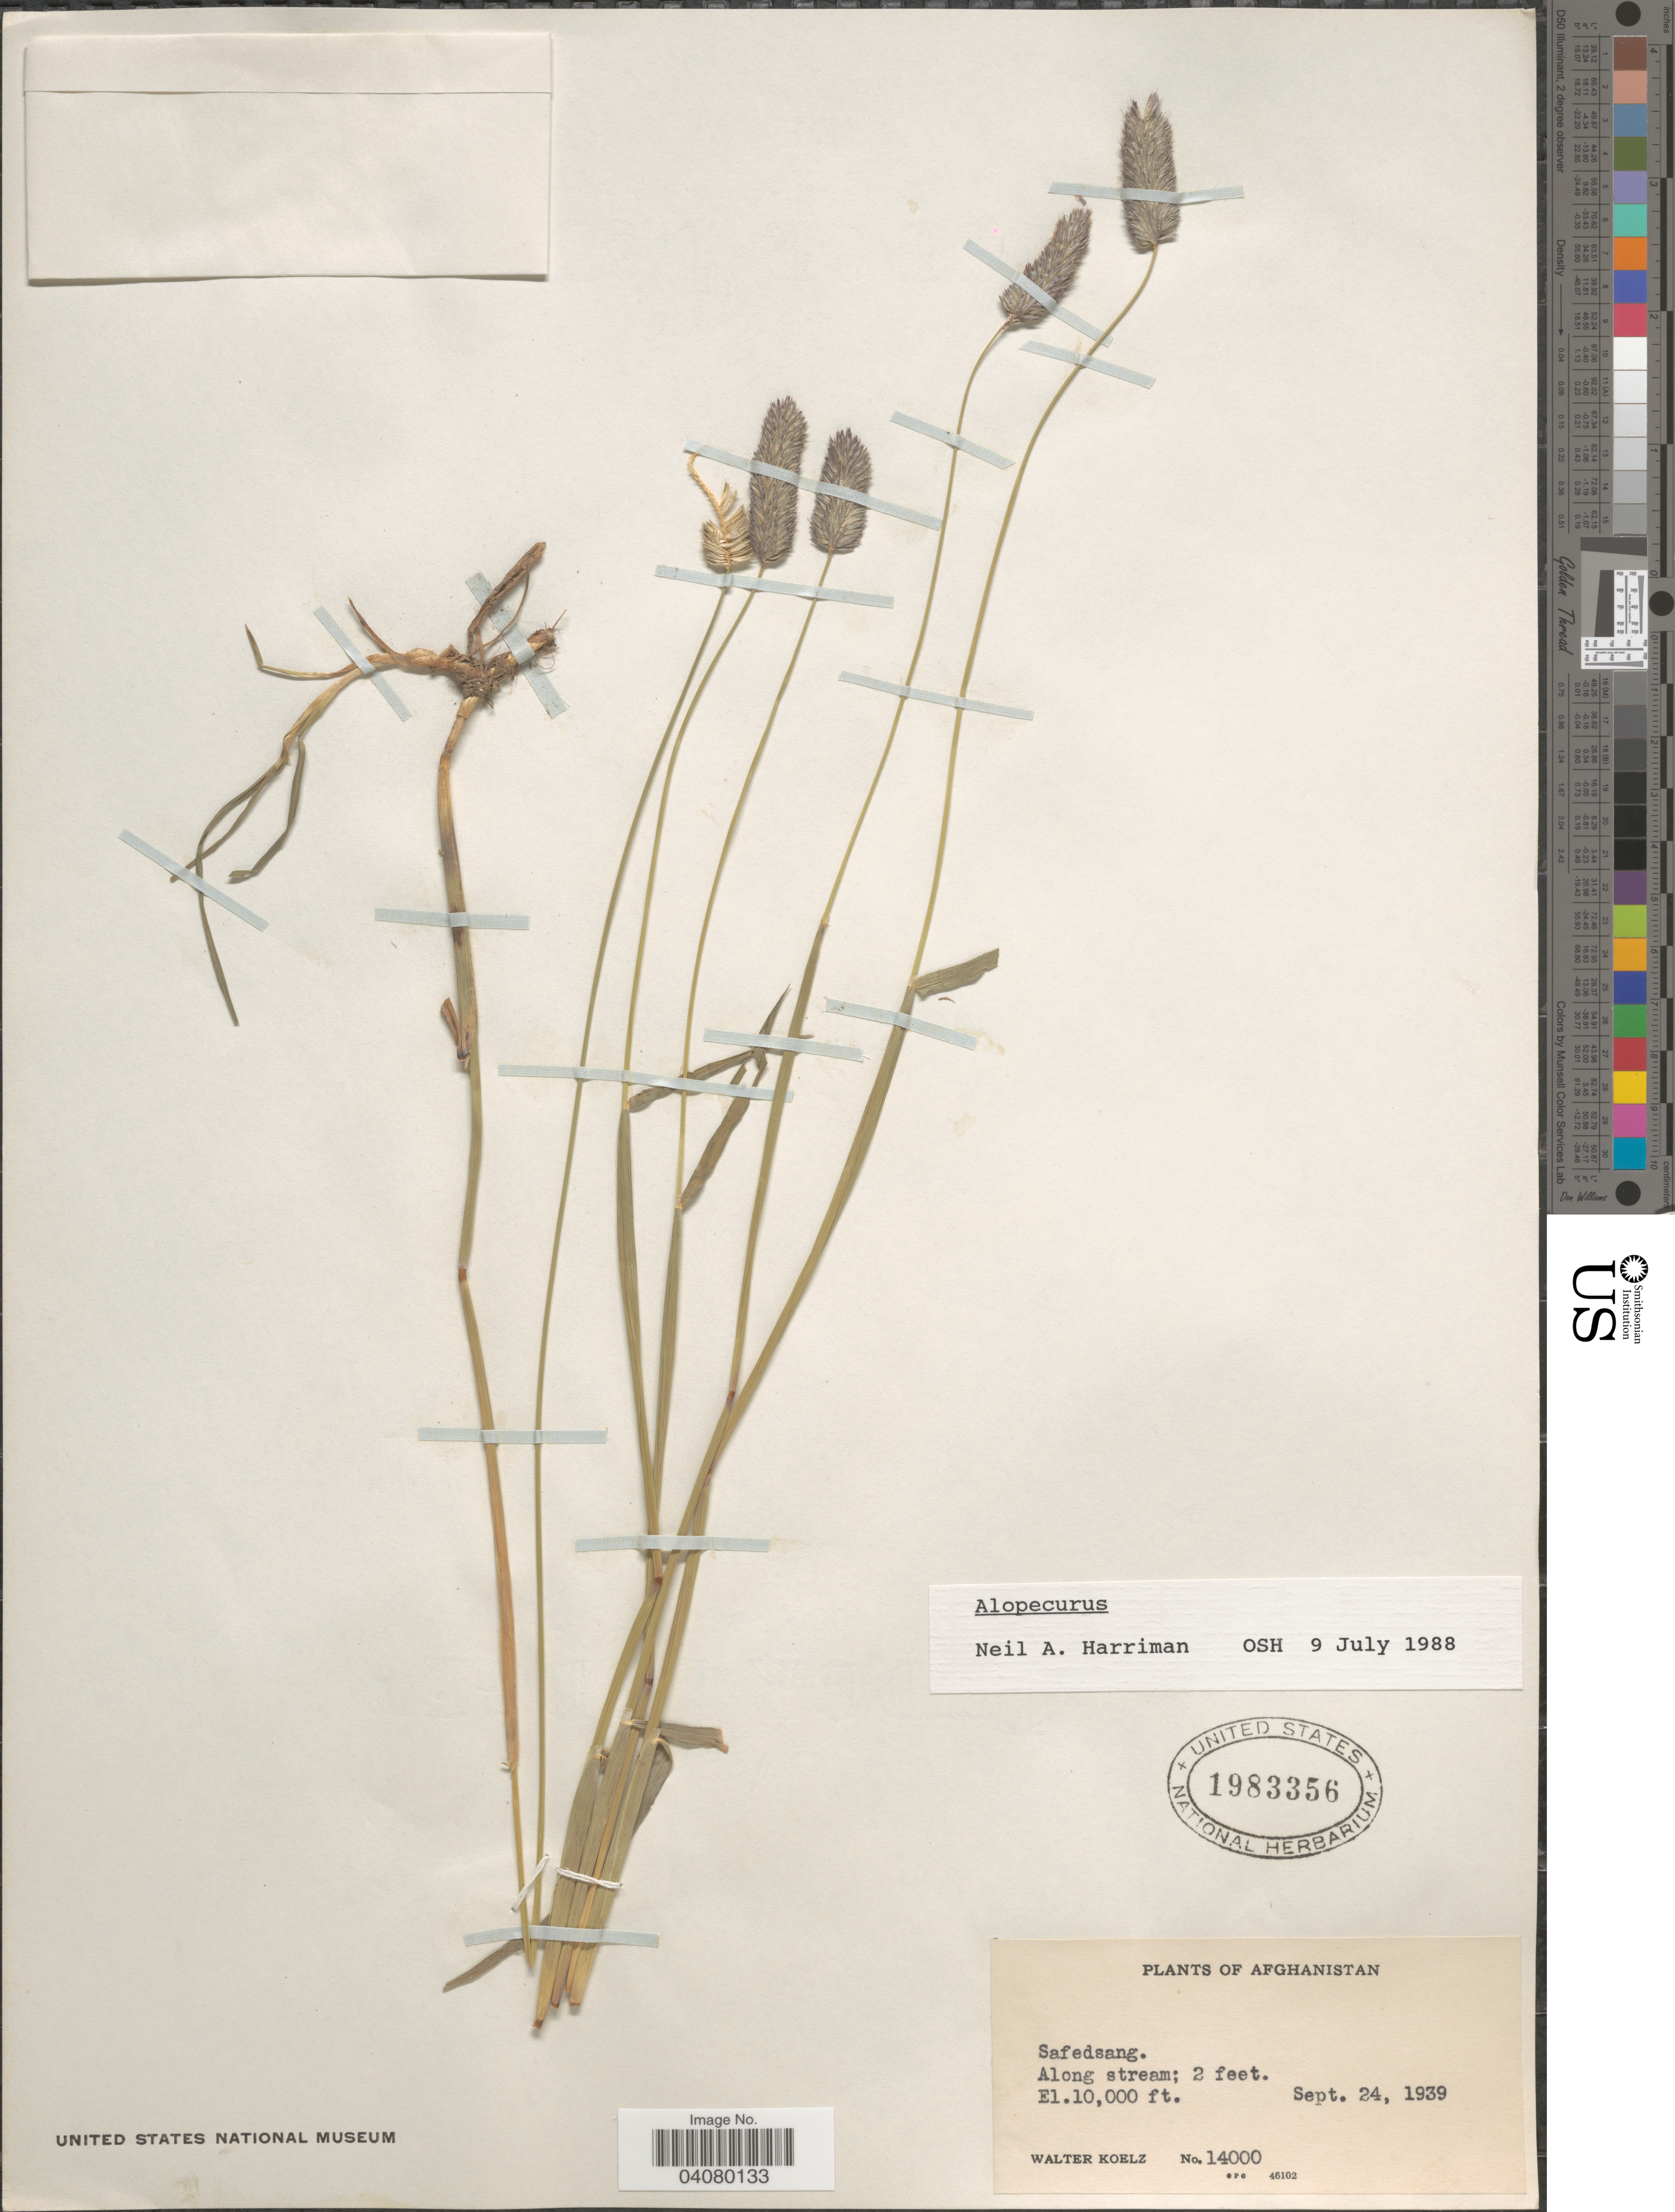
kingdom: Plantae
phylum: Tracheophyta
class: Liliopsida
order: Poales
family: Poaceae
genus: Alopecurus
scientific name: Alopecurus sp.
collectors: W. N. Koelz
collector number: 14000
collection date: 1939-09-24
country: Afghanistan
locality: Safedsang.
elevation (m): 3048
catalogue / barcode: US 1983356